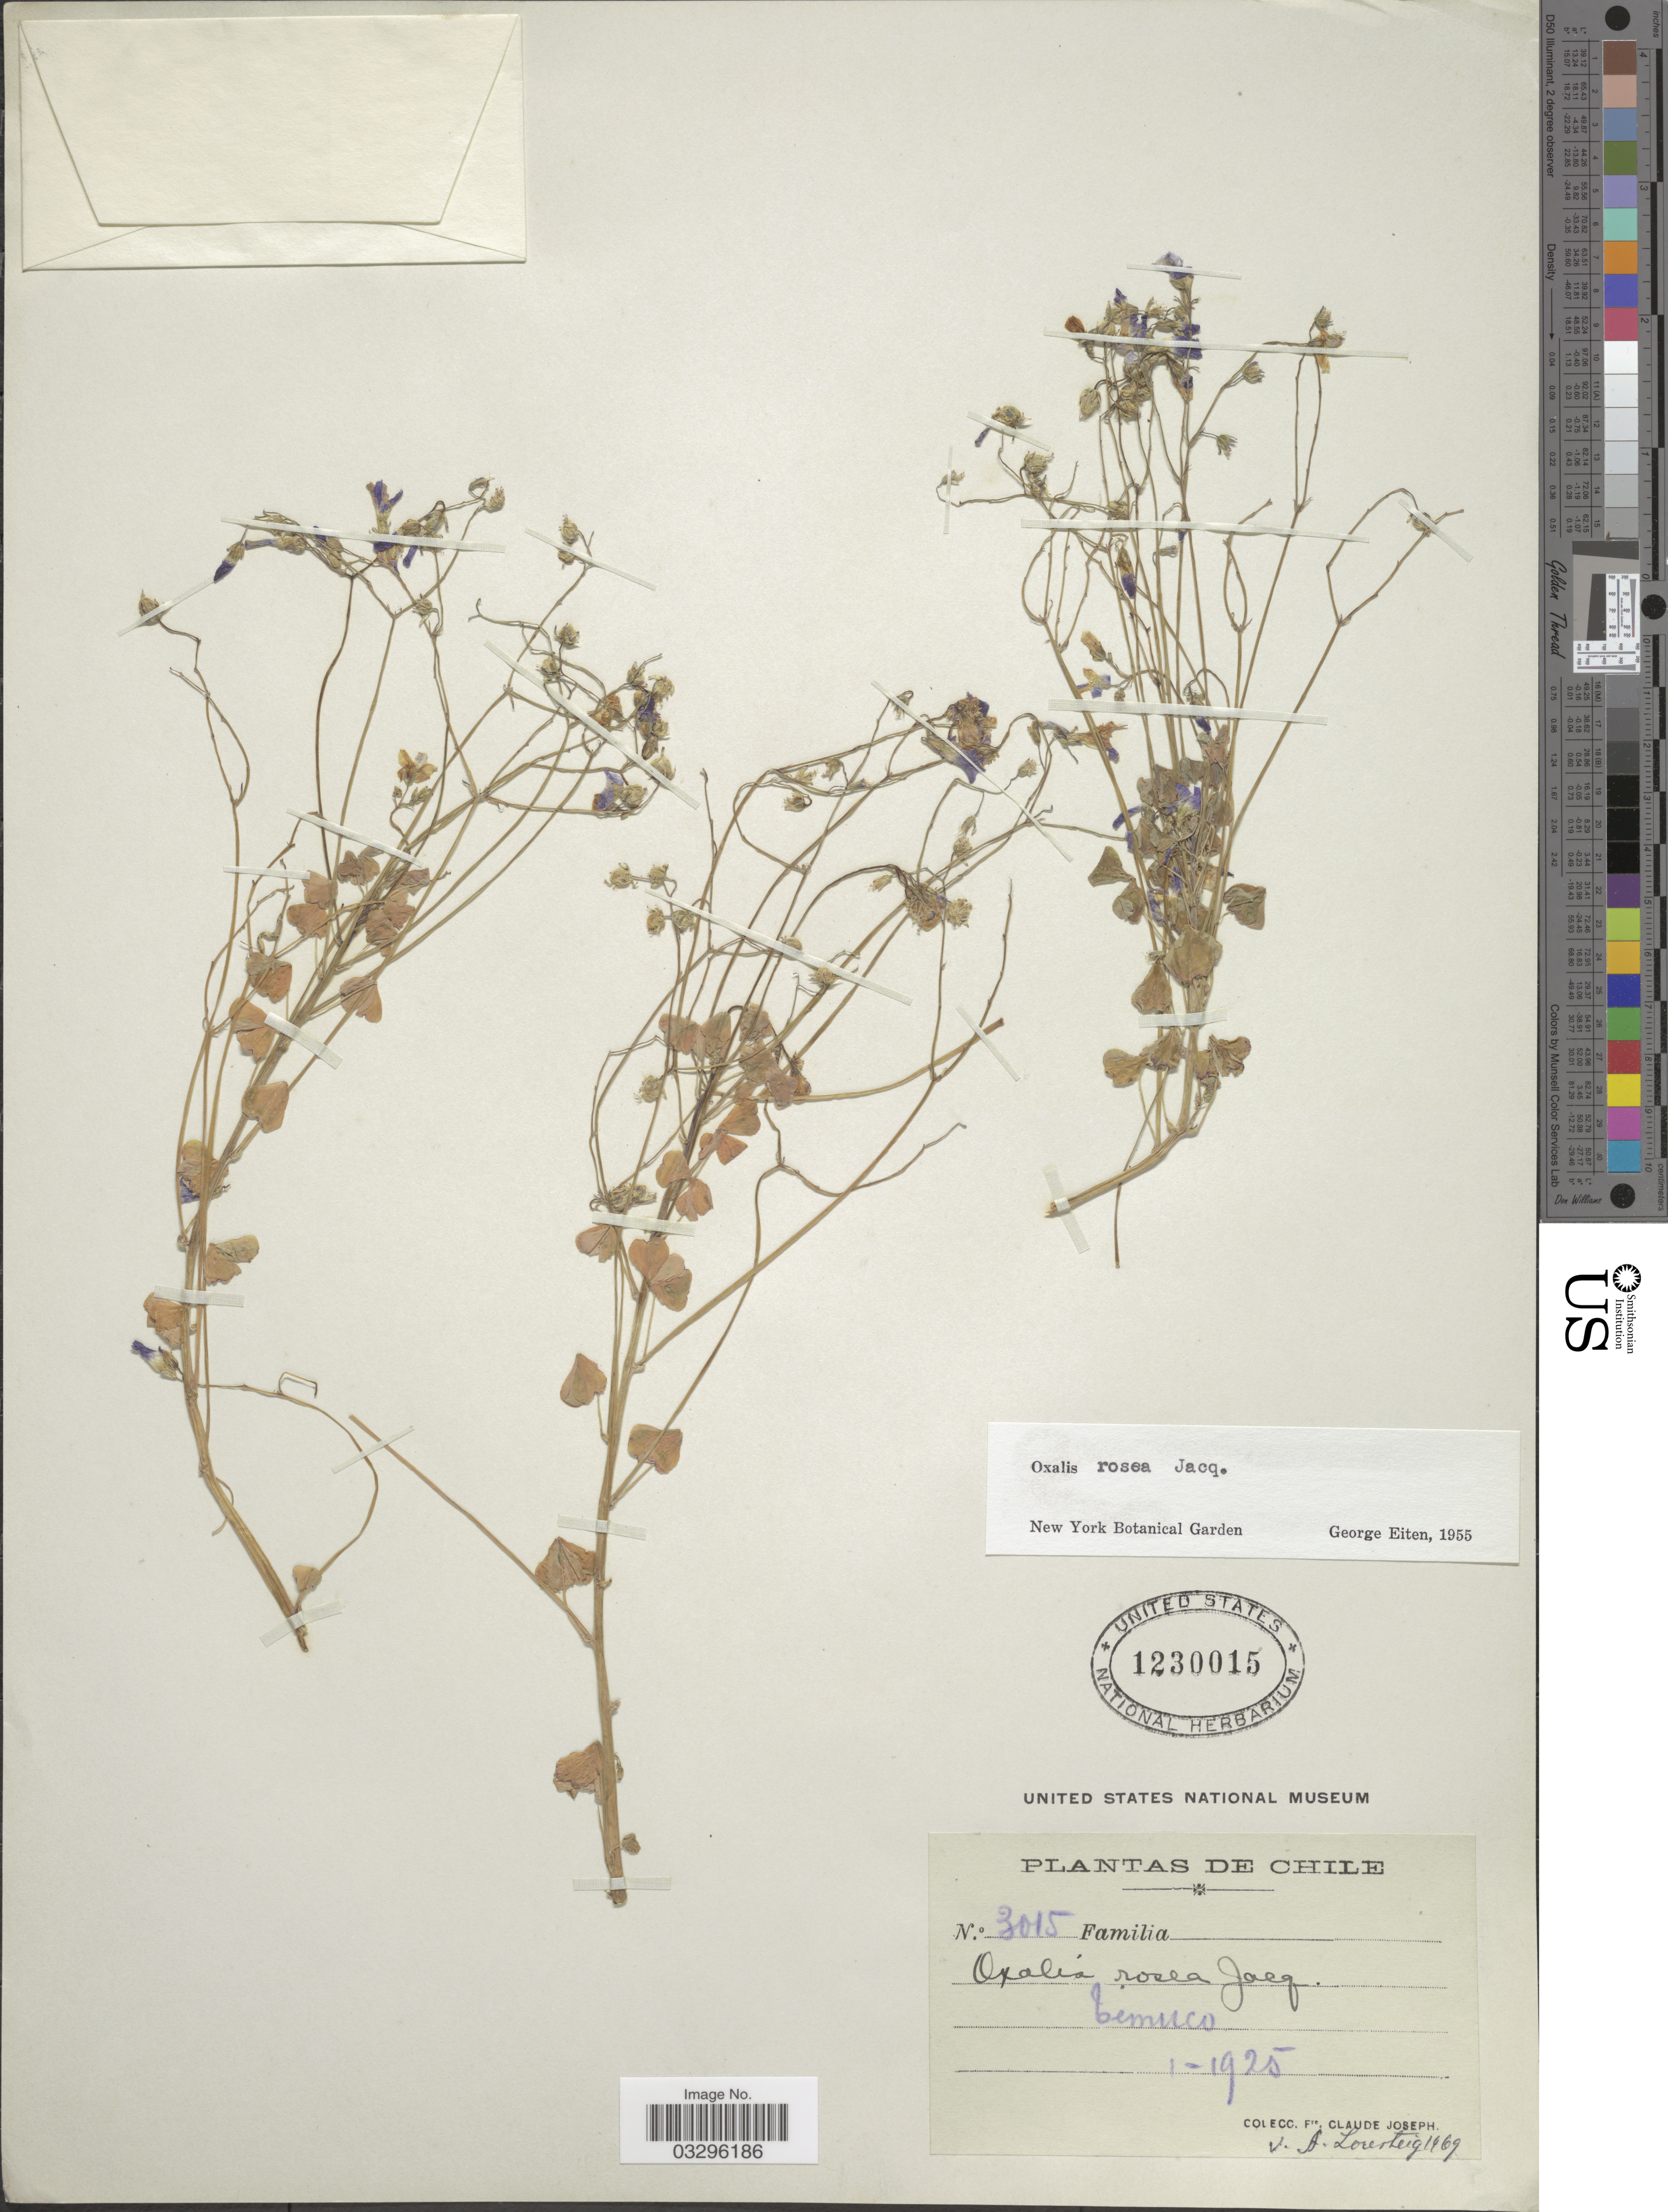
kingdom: Plantae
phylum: Tracheophyta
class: Magnoliopsida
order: Oxalidales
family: Oxalidaceae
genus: Oxalis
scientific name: Oxalis rosea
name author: Jacq.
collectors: Bro. Claude-Joseph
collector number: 3015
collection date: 1925-01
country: Chile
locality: Temuco.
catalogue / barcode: US 1230015